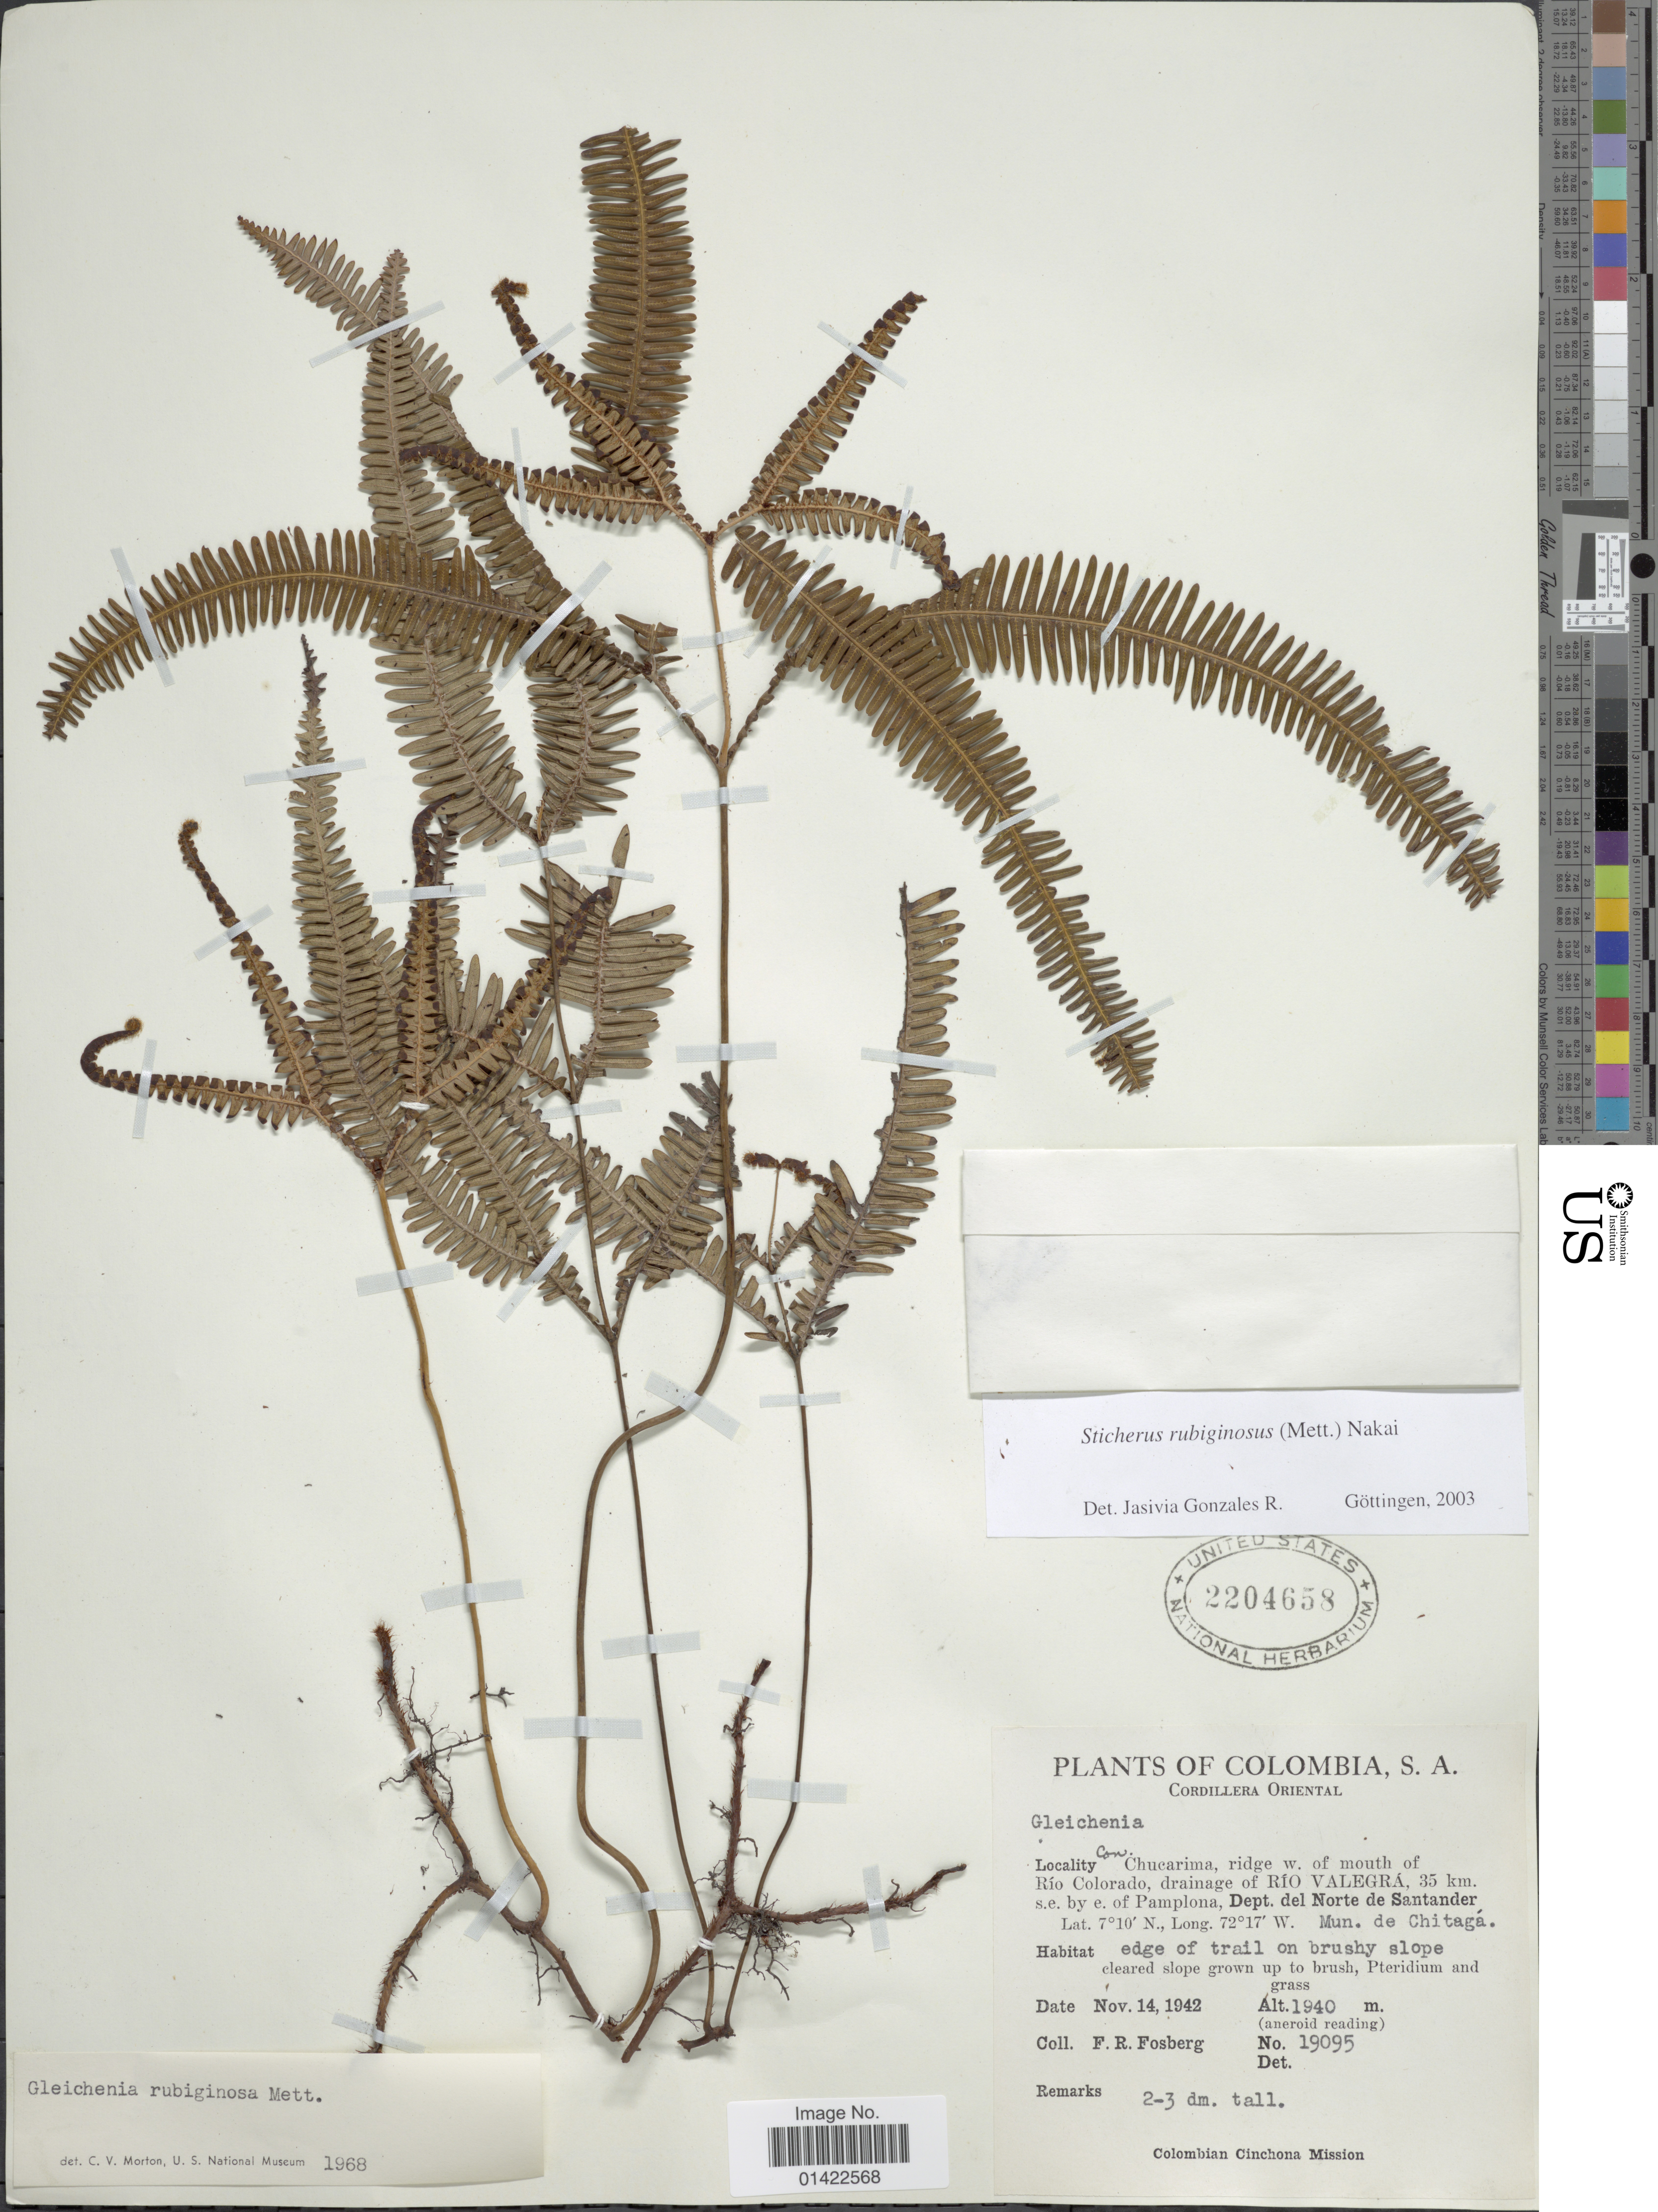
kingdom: Plantae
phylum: Tracheophyta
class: Polypodiopsida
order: Gleicheniales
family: Gleicheniaceae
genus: Sticherus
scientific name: Sticherus rubiginosus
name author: (Mett.) Nakai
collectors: F. R. Fosberg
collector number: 19095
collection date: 1942-11-14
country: Colombia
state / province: Norte de Santander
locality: Chucarima, ridge w. of mouth of Río Colorado, drainage of RÍO Valegrá, 35 km. s.e. by e. of Pamplona. Mun. de Chitagá.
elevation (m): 1940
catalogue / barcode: US 2204658